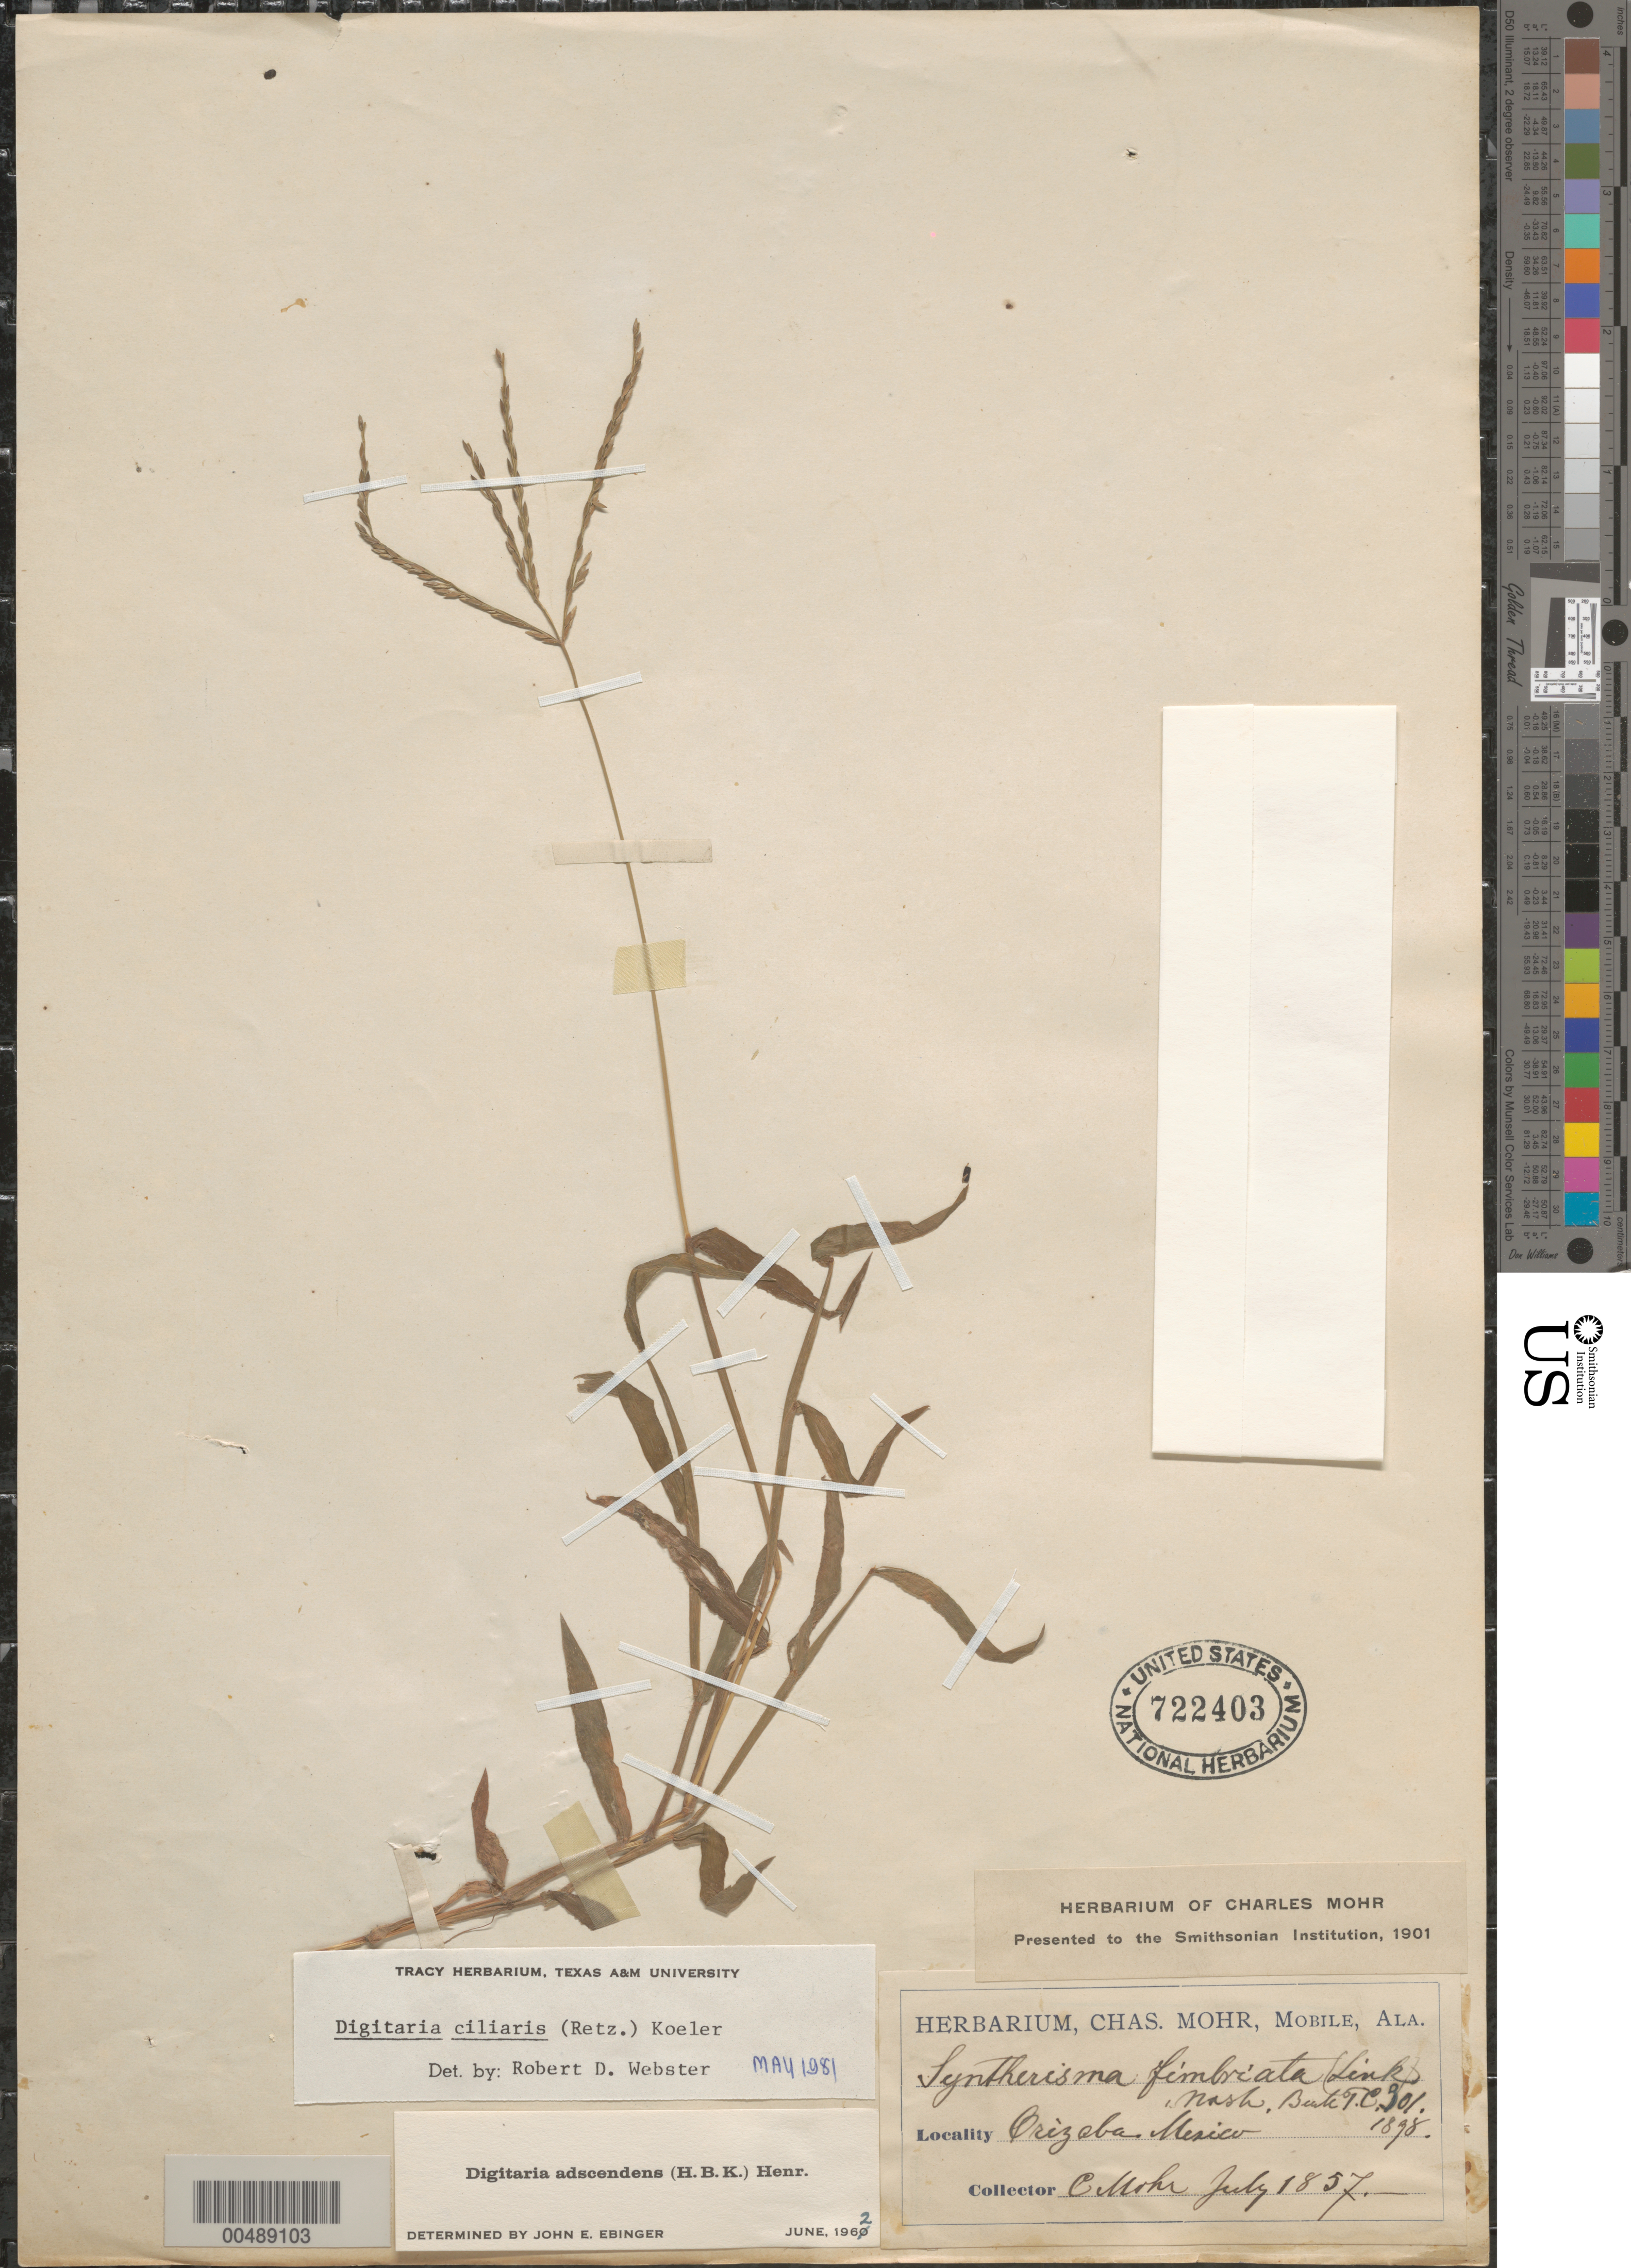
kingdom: Plantae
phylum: Tracheophyta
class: Liliopsida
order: Poales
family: Poaceae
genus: Digitaria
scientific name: Digitaria ciliaris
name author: (Retz.) Koeler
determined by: Webster, Robert D.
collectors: C. T. Mohr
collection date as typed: Jul 1857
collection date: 1857-07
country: Mexico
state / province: Veracruz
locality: Orizaba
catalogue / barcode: US 722403